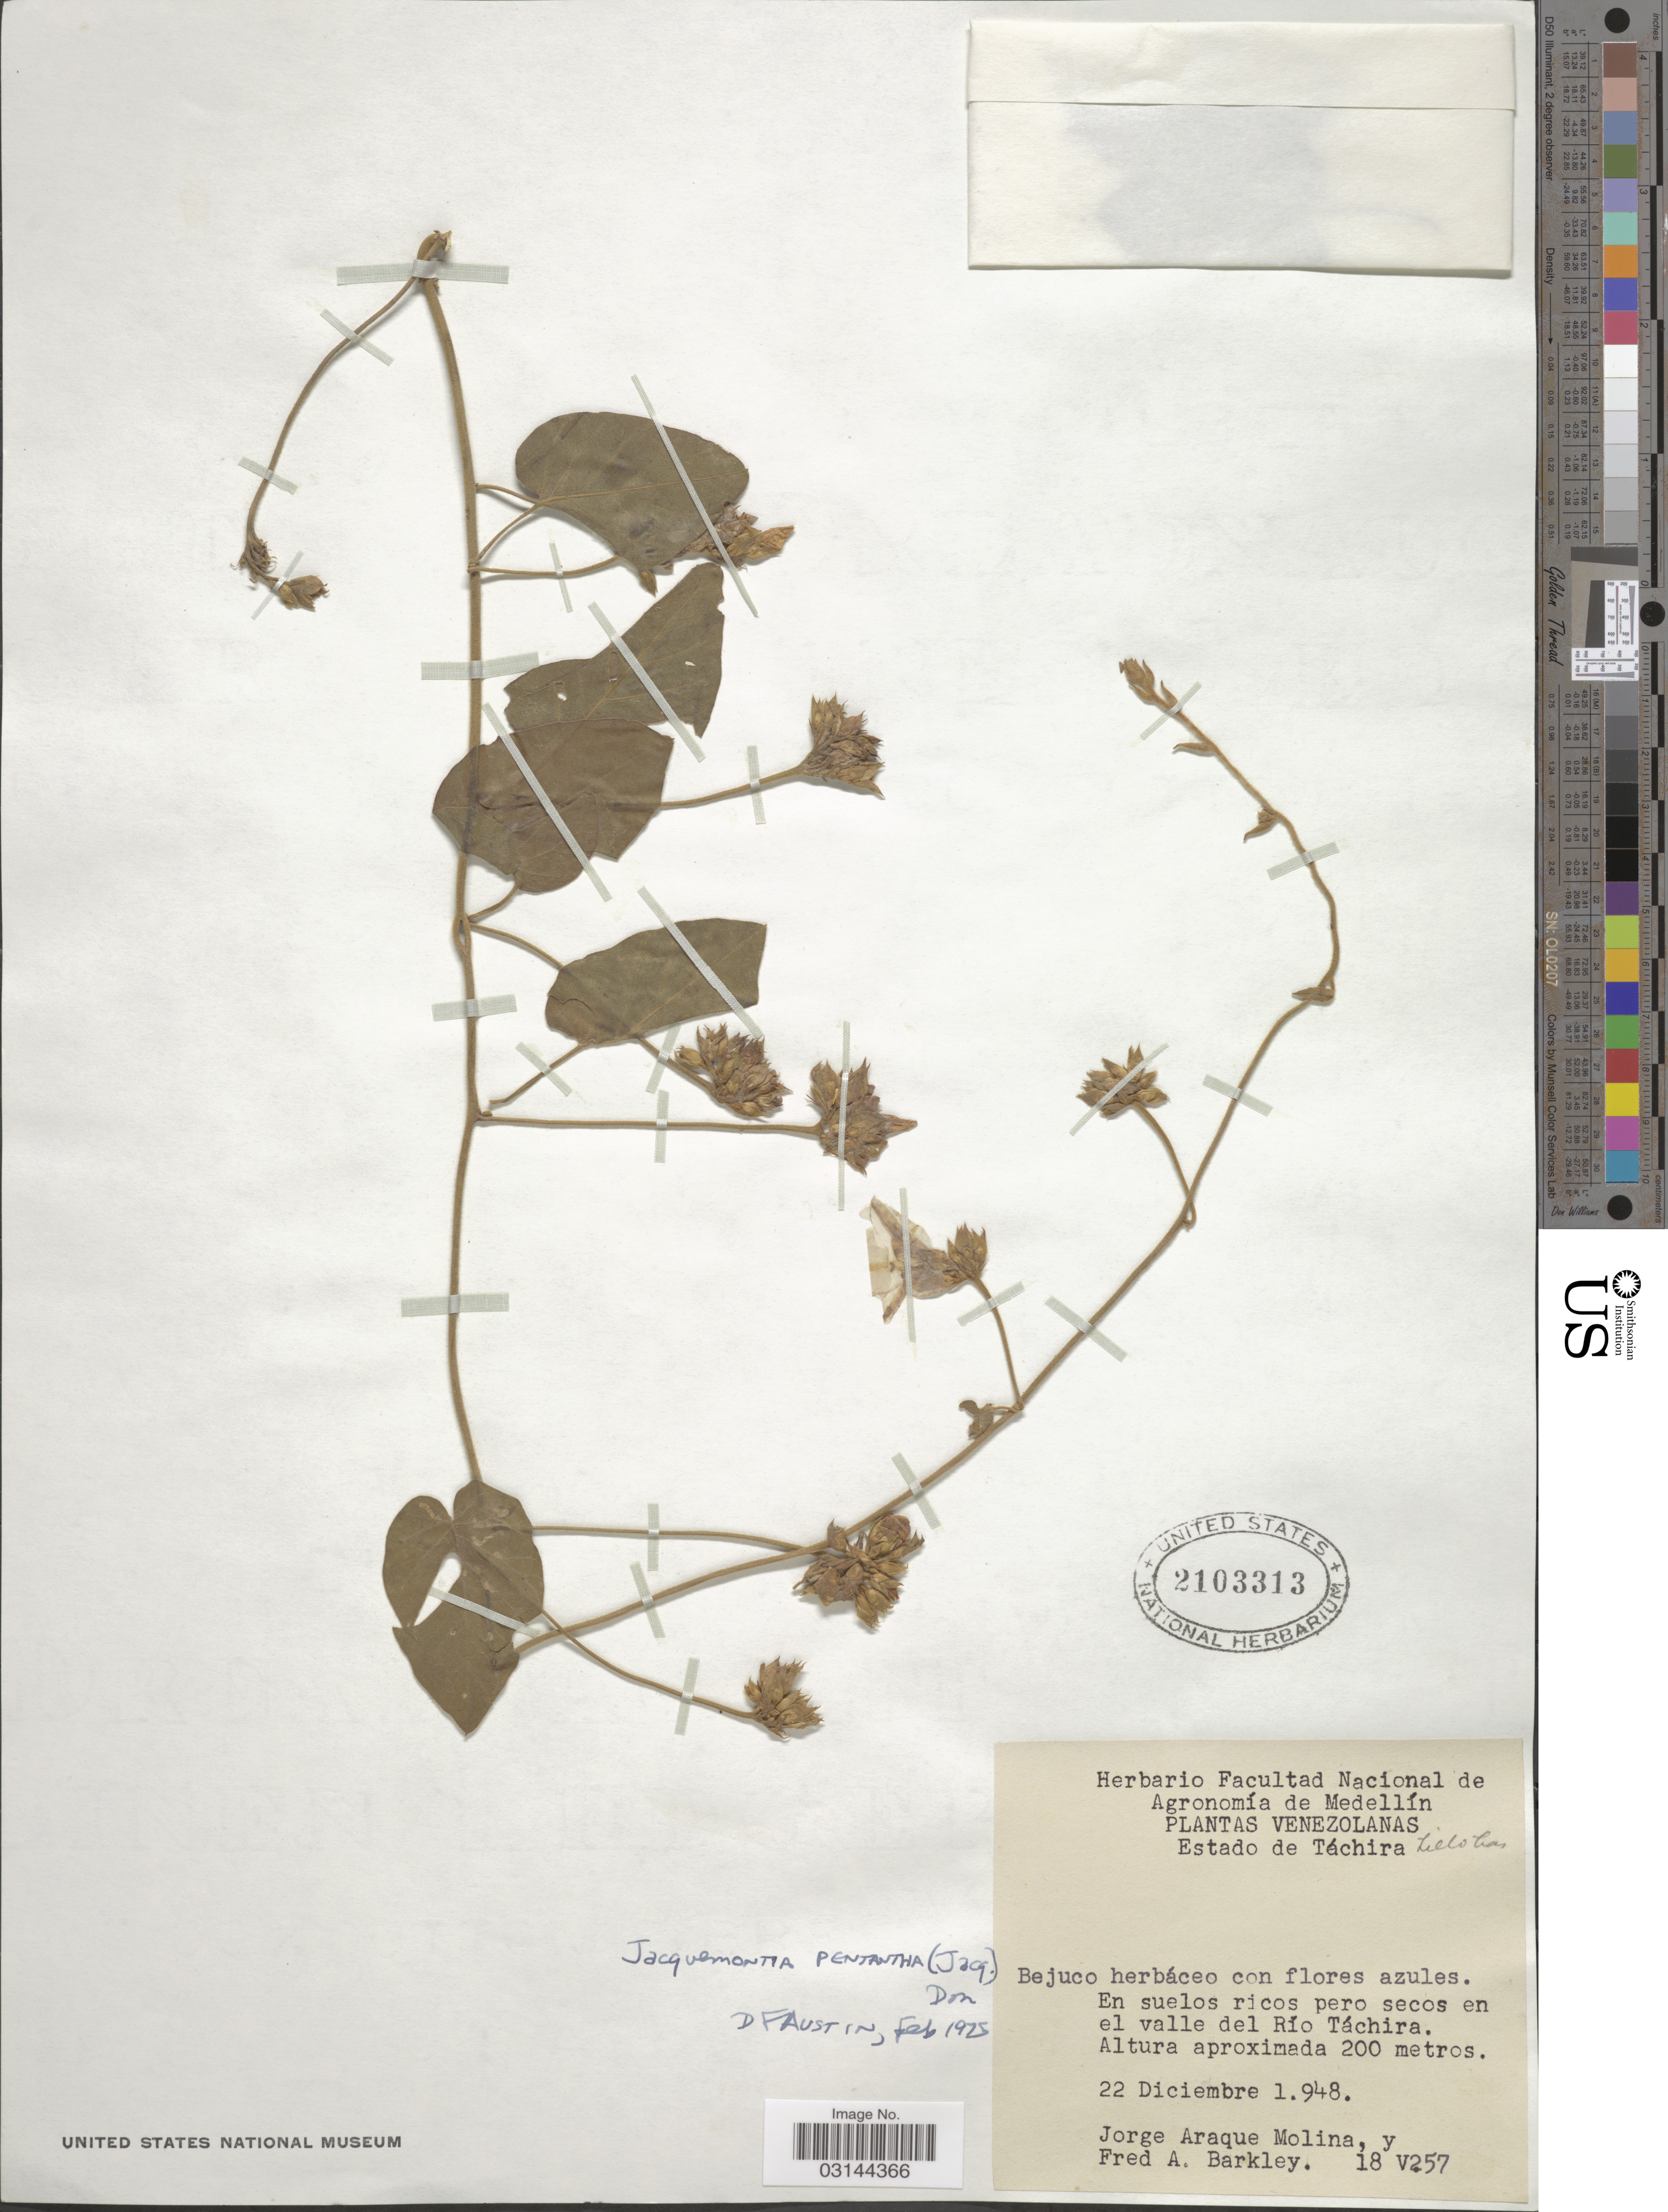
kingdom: Plantae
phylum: Tracheophyta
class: Magnoliopsida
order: Solanales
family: Convolvulaceae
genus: Jacquemontia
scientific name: Jacquemontia pentanthos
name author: (Jacq.) G. Don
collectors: J. Araque Molina & F. A. Barkley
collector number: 18V257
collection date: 1948-12-22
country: Venezuela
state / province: Tachira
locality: Estado de Táchira. En suelos ricos pero secos en el valle del Río Táchira.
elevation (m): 200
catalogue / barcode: US 2103313